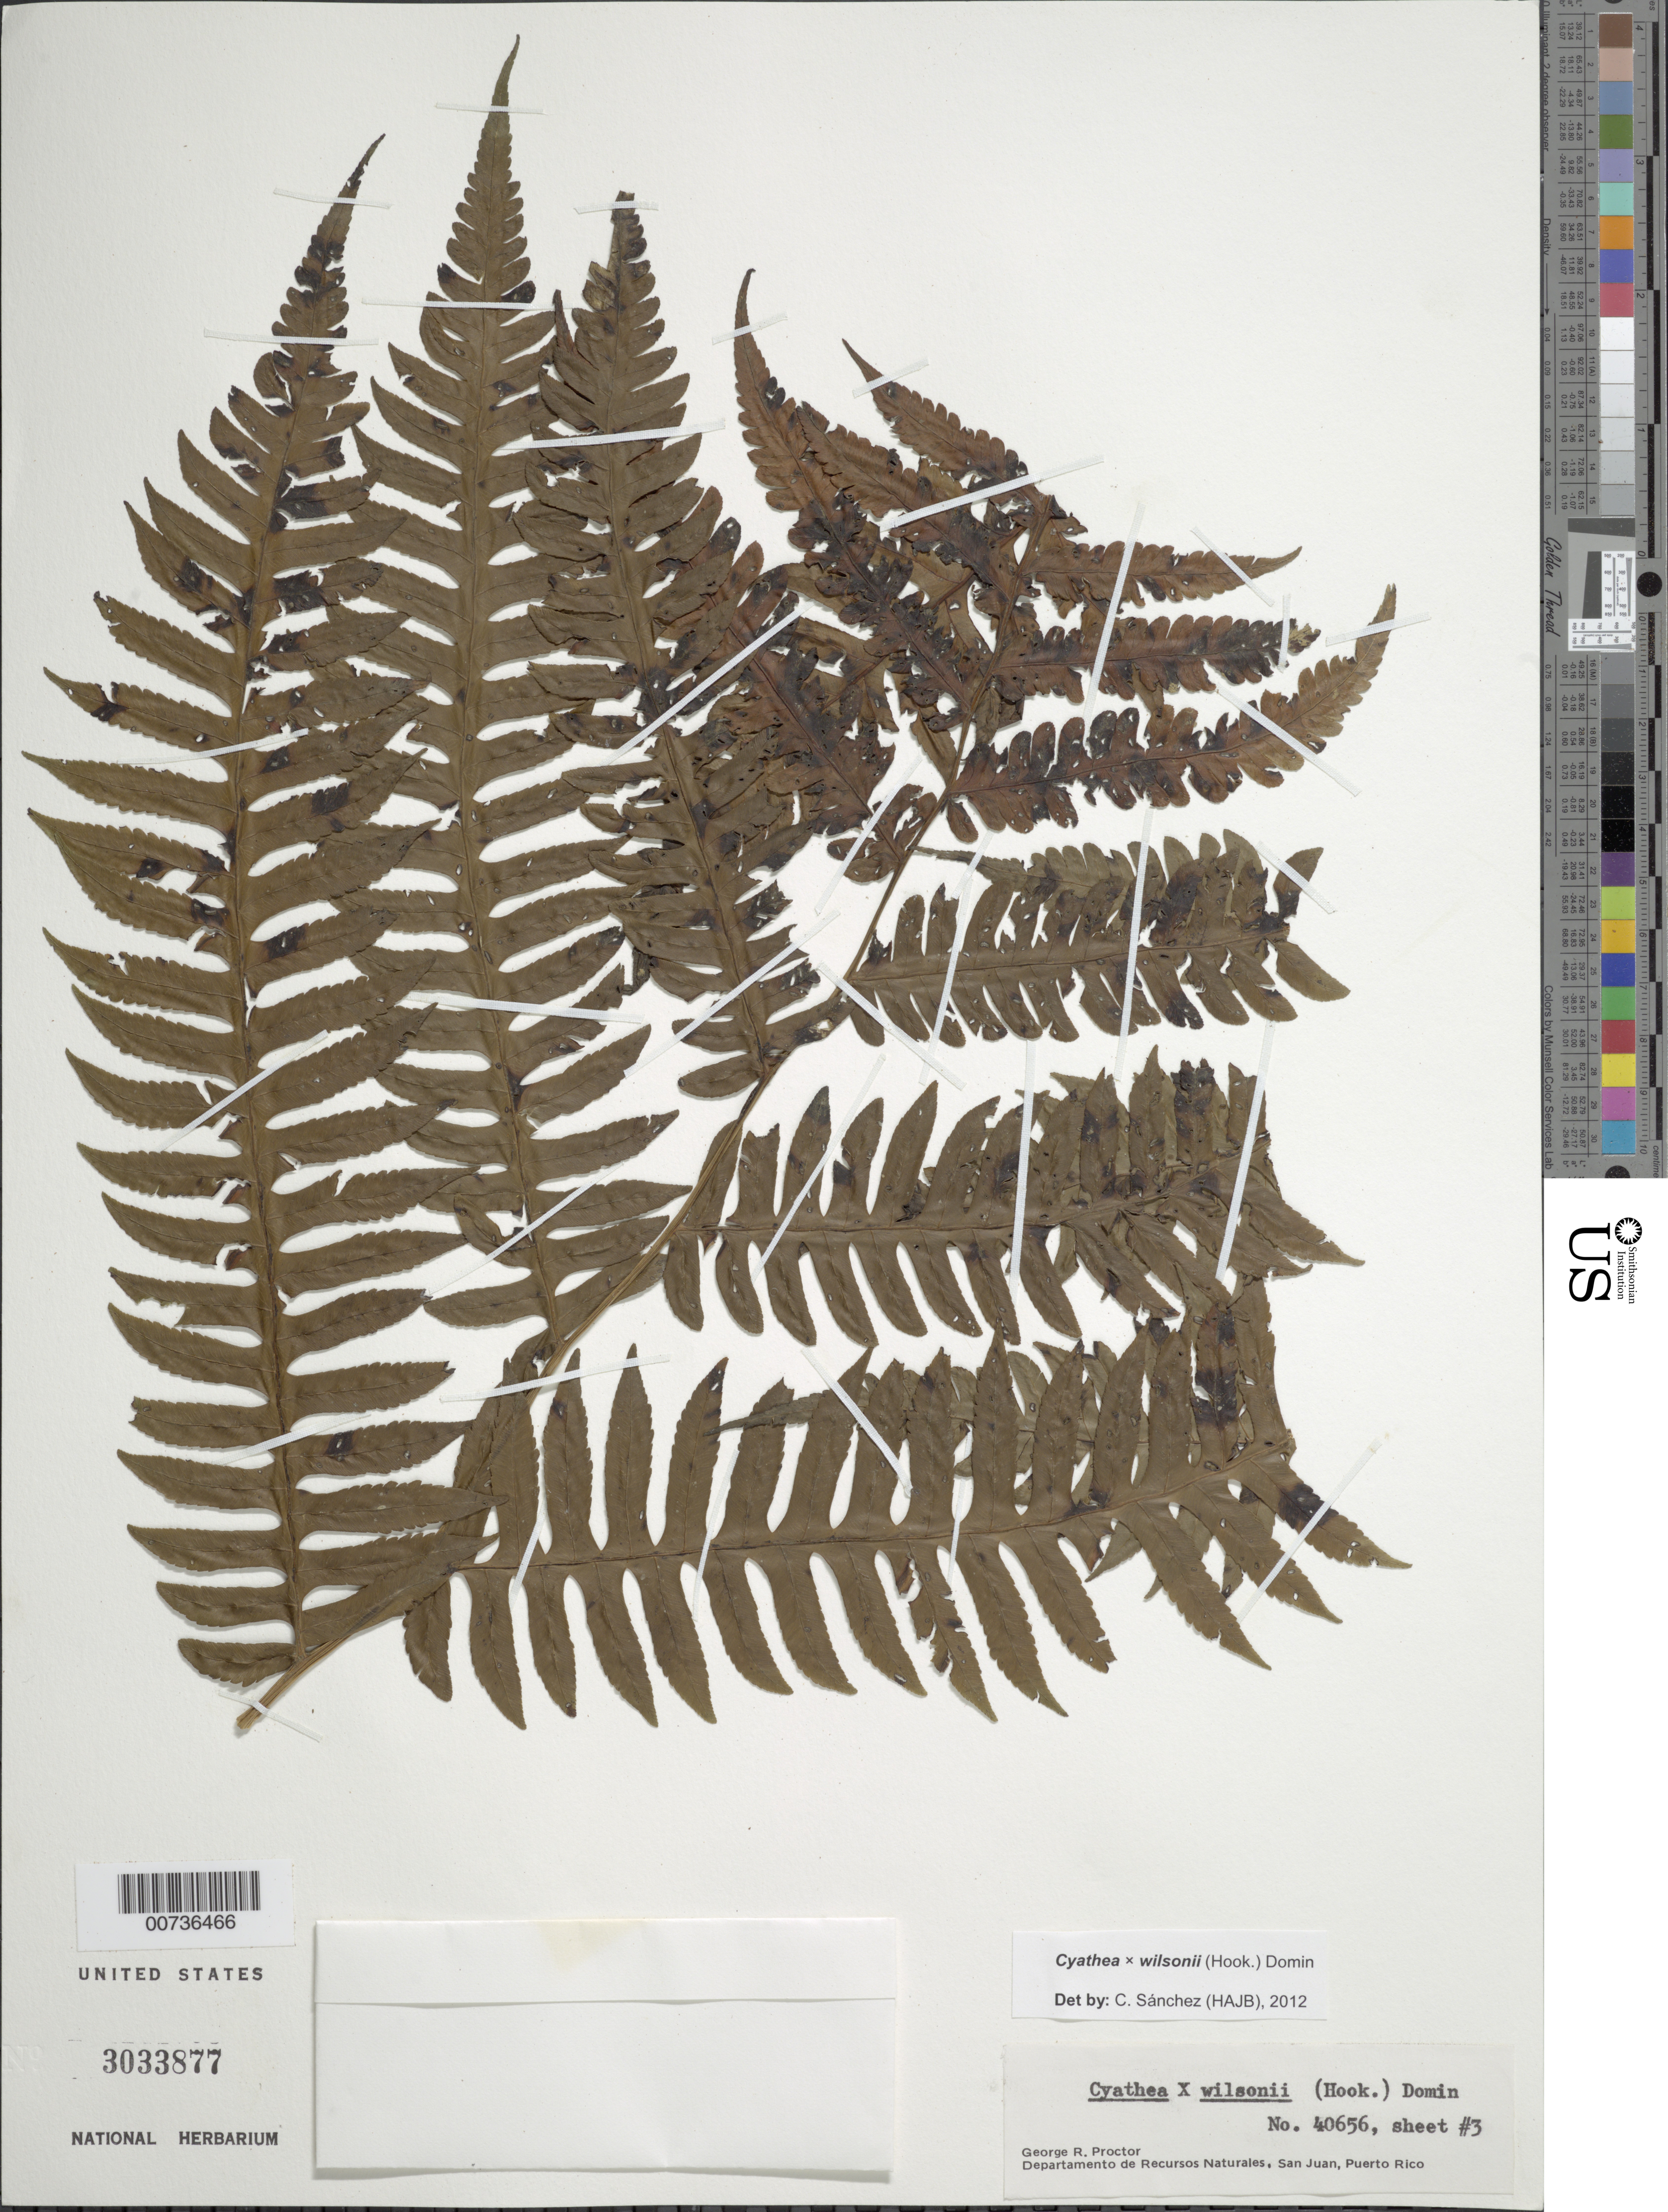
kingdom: Plantae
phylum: Tracheophyta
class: Polypodiopsida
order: Cyatheales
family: Cyatheaceae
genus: Cyathea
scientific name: Cyathea x wilsonii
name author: Hook.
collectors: G. R. Proctor, R. O. Woodbury & B. Pinto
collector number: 40656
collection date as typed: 03 Aug 1984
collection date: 1984-08-03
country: Puerto Rico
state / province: Río Grande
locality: Sierra de Luquillo: Caribbean National Forest. Road 191, km 6.5. Municipio de Rio Grande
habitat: Tree-fern in moist forest; caudex 1.5 m tall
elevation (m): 460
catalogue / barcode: US 3033877